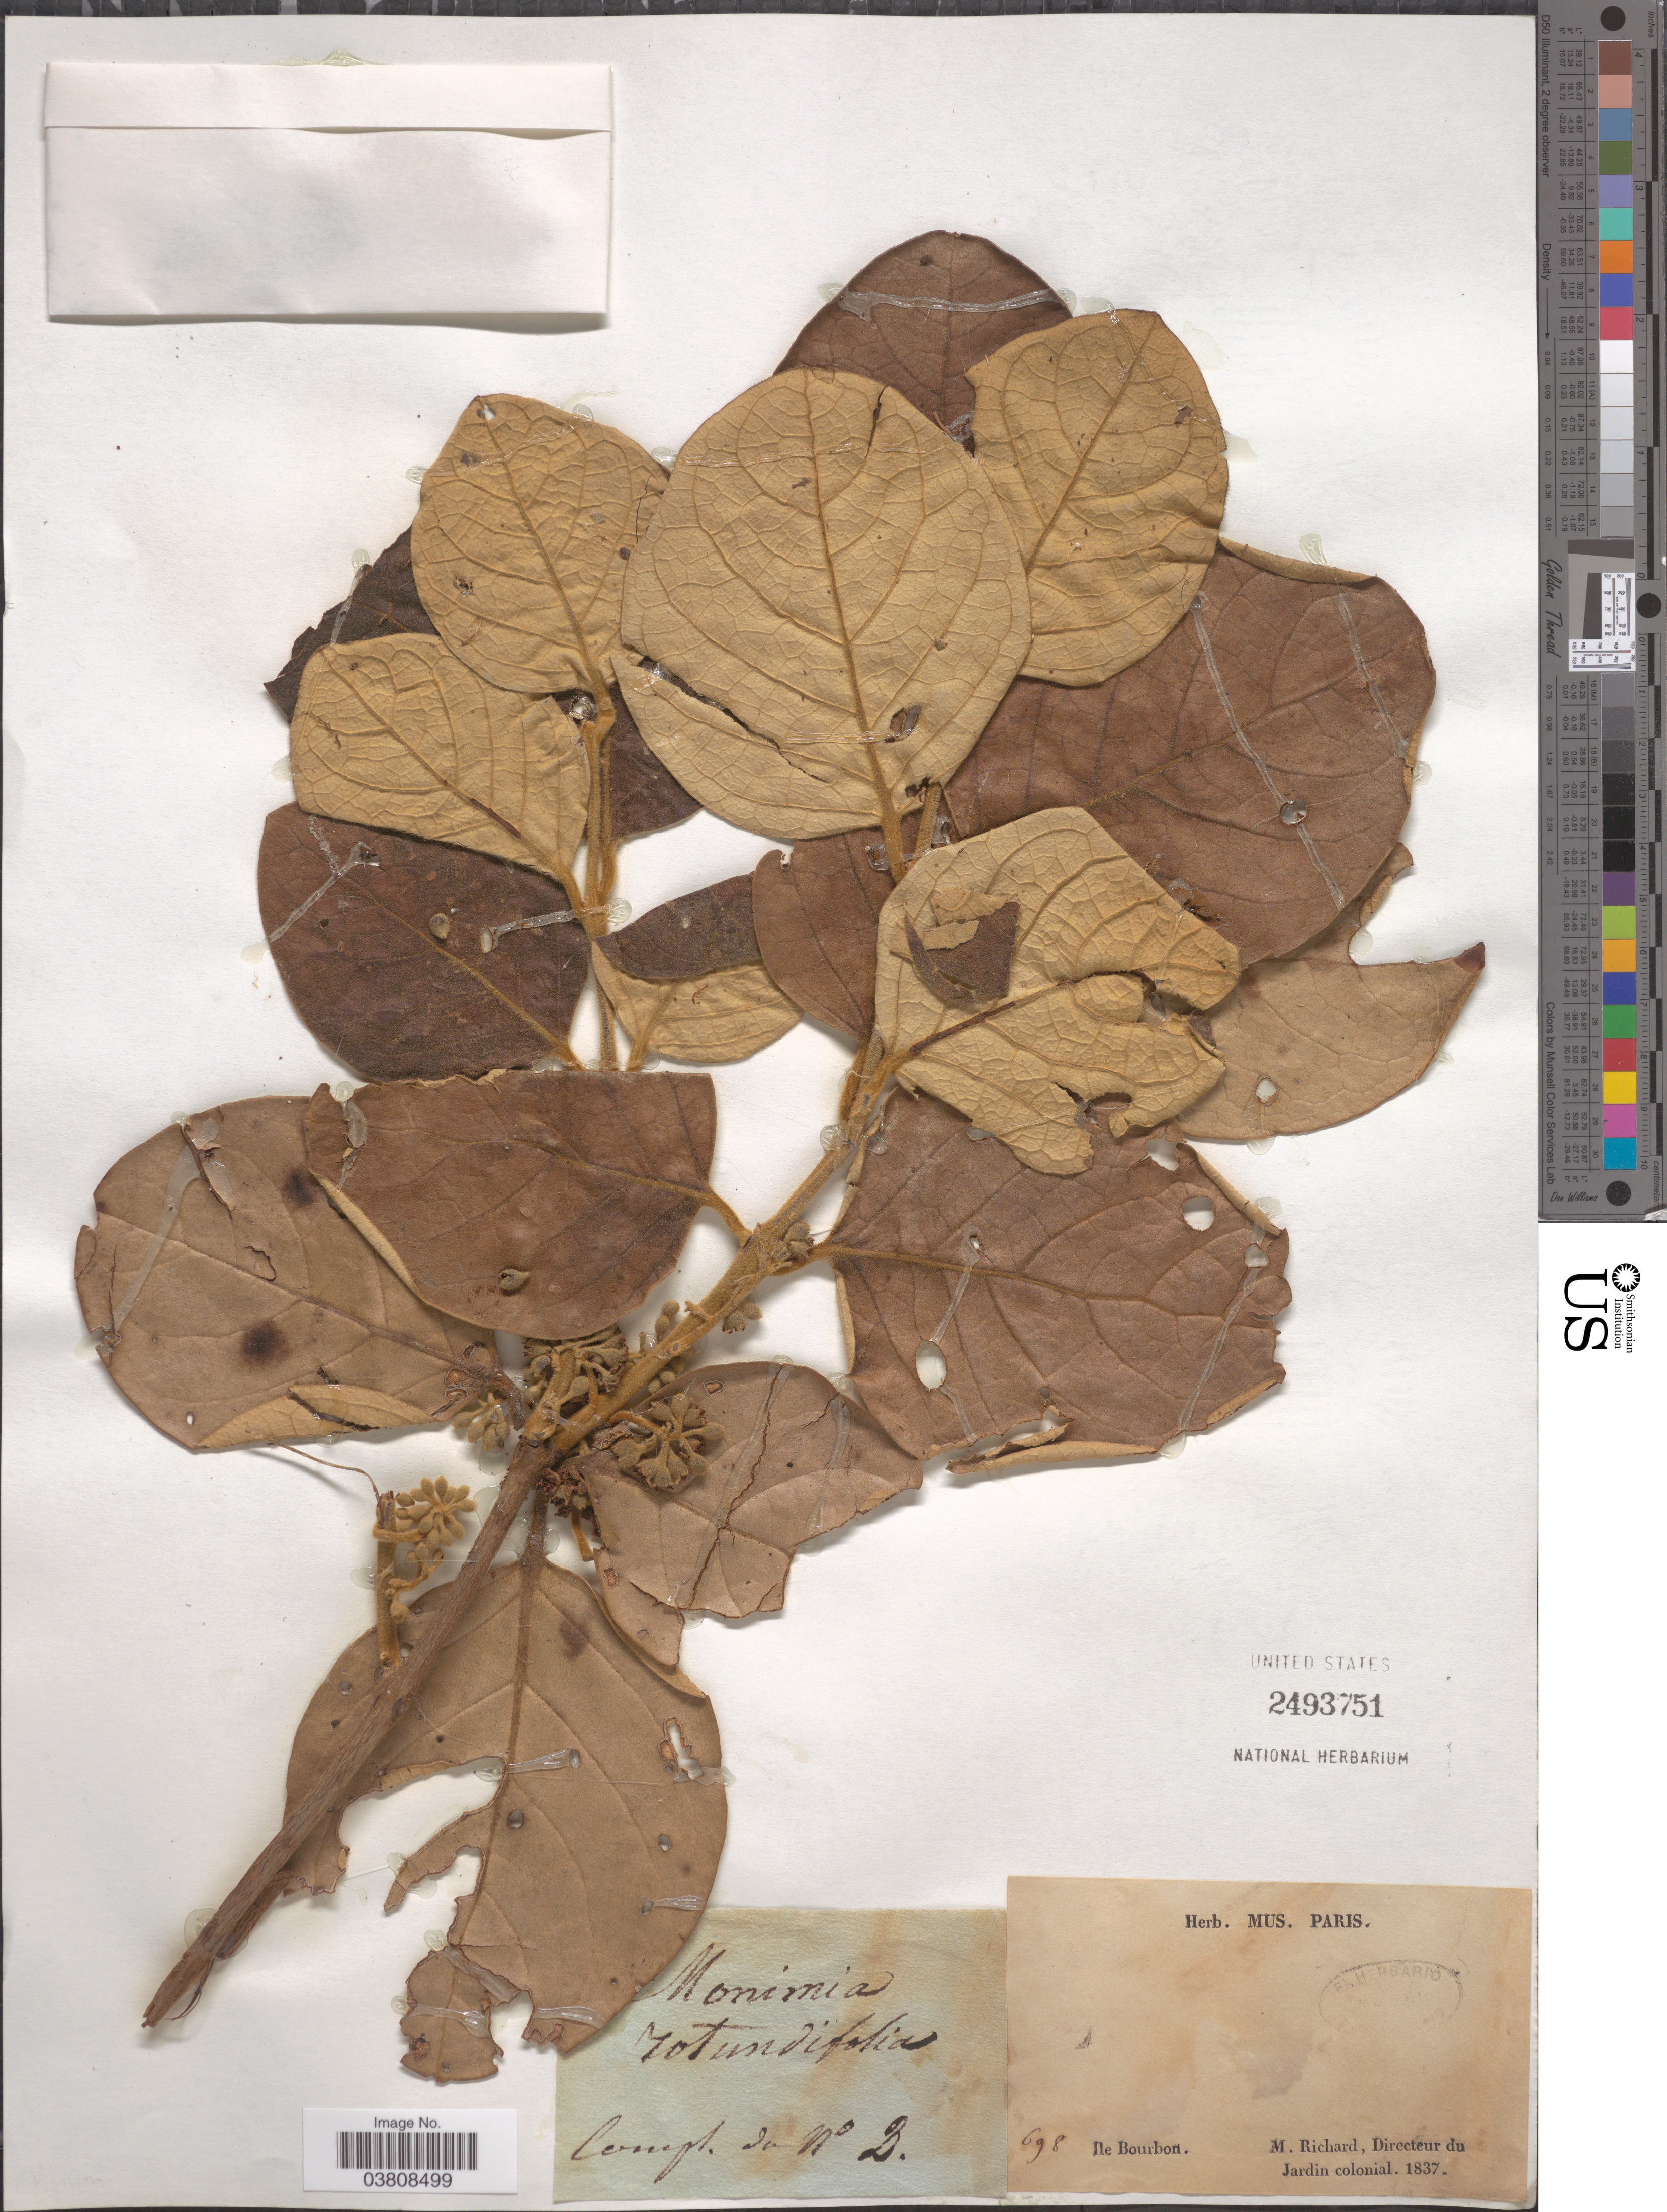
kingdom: Plantae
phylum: Tracheophyta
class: Magnoliopsida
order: Laurales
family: Monimiaceae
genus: Monimia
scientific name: Monimia rotundifolia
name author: Thouars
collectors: M. Richard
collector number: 698?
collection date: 1837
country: Réunion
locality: Ile Bourbon.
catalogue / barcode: US 2493751